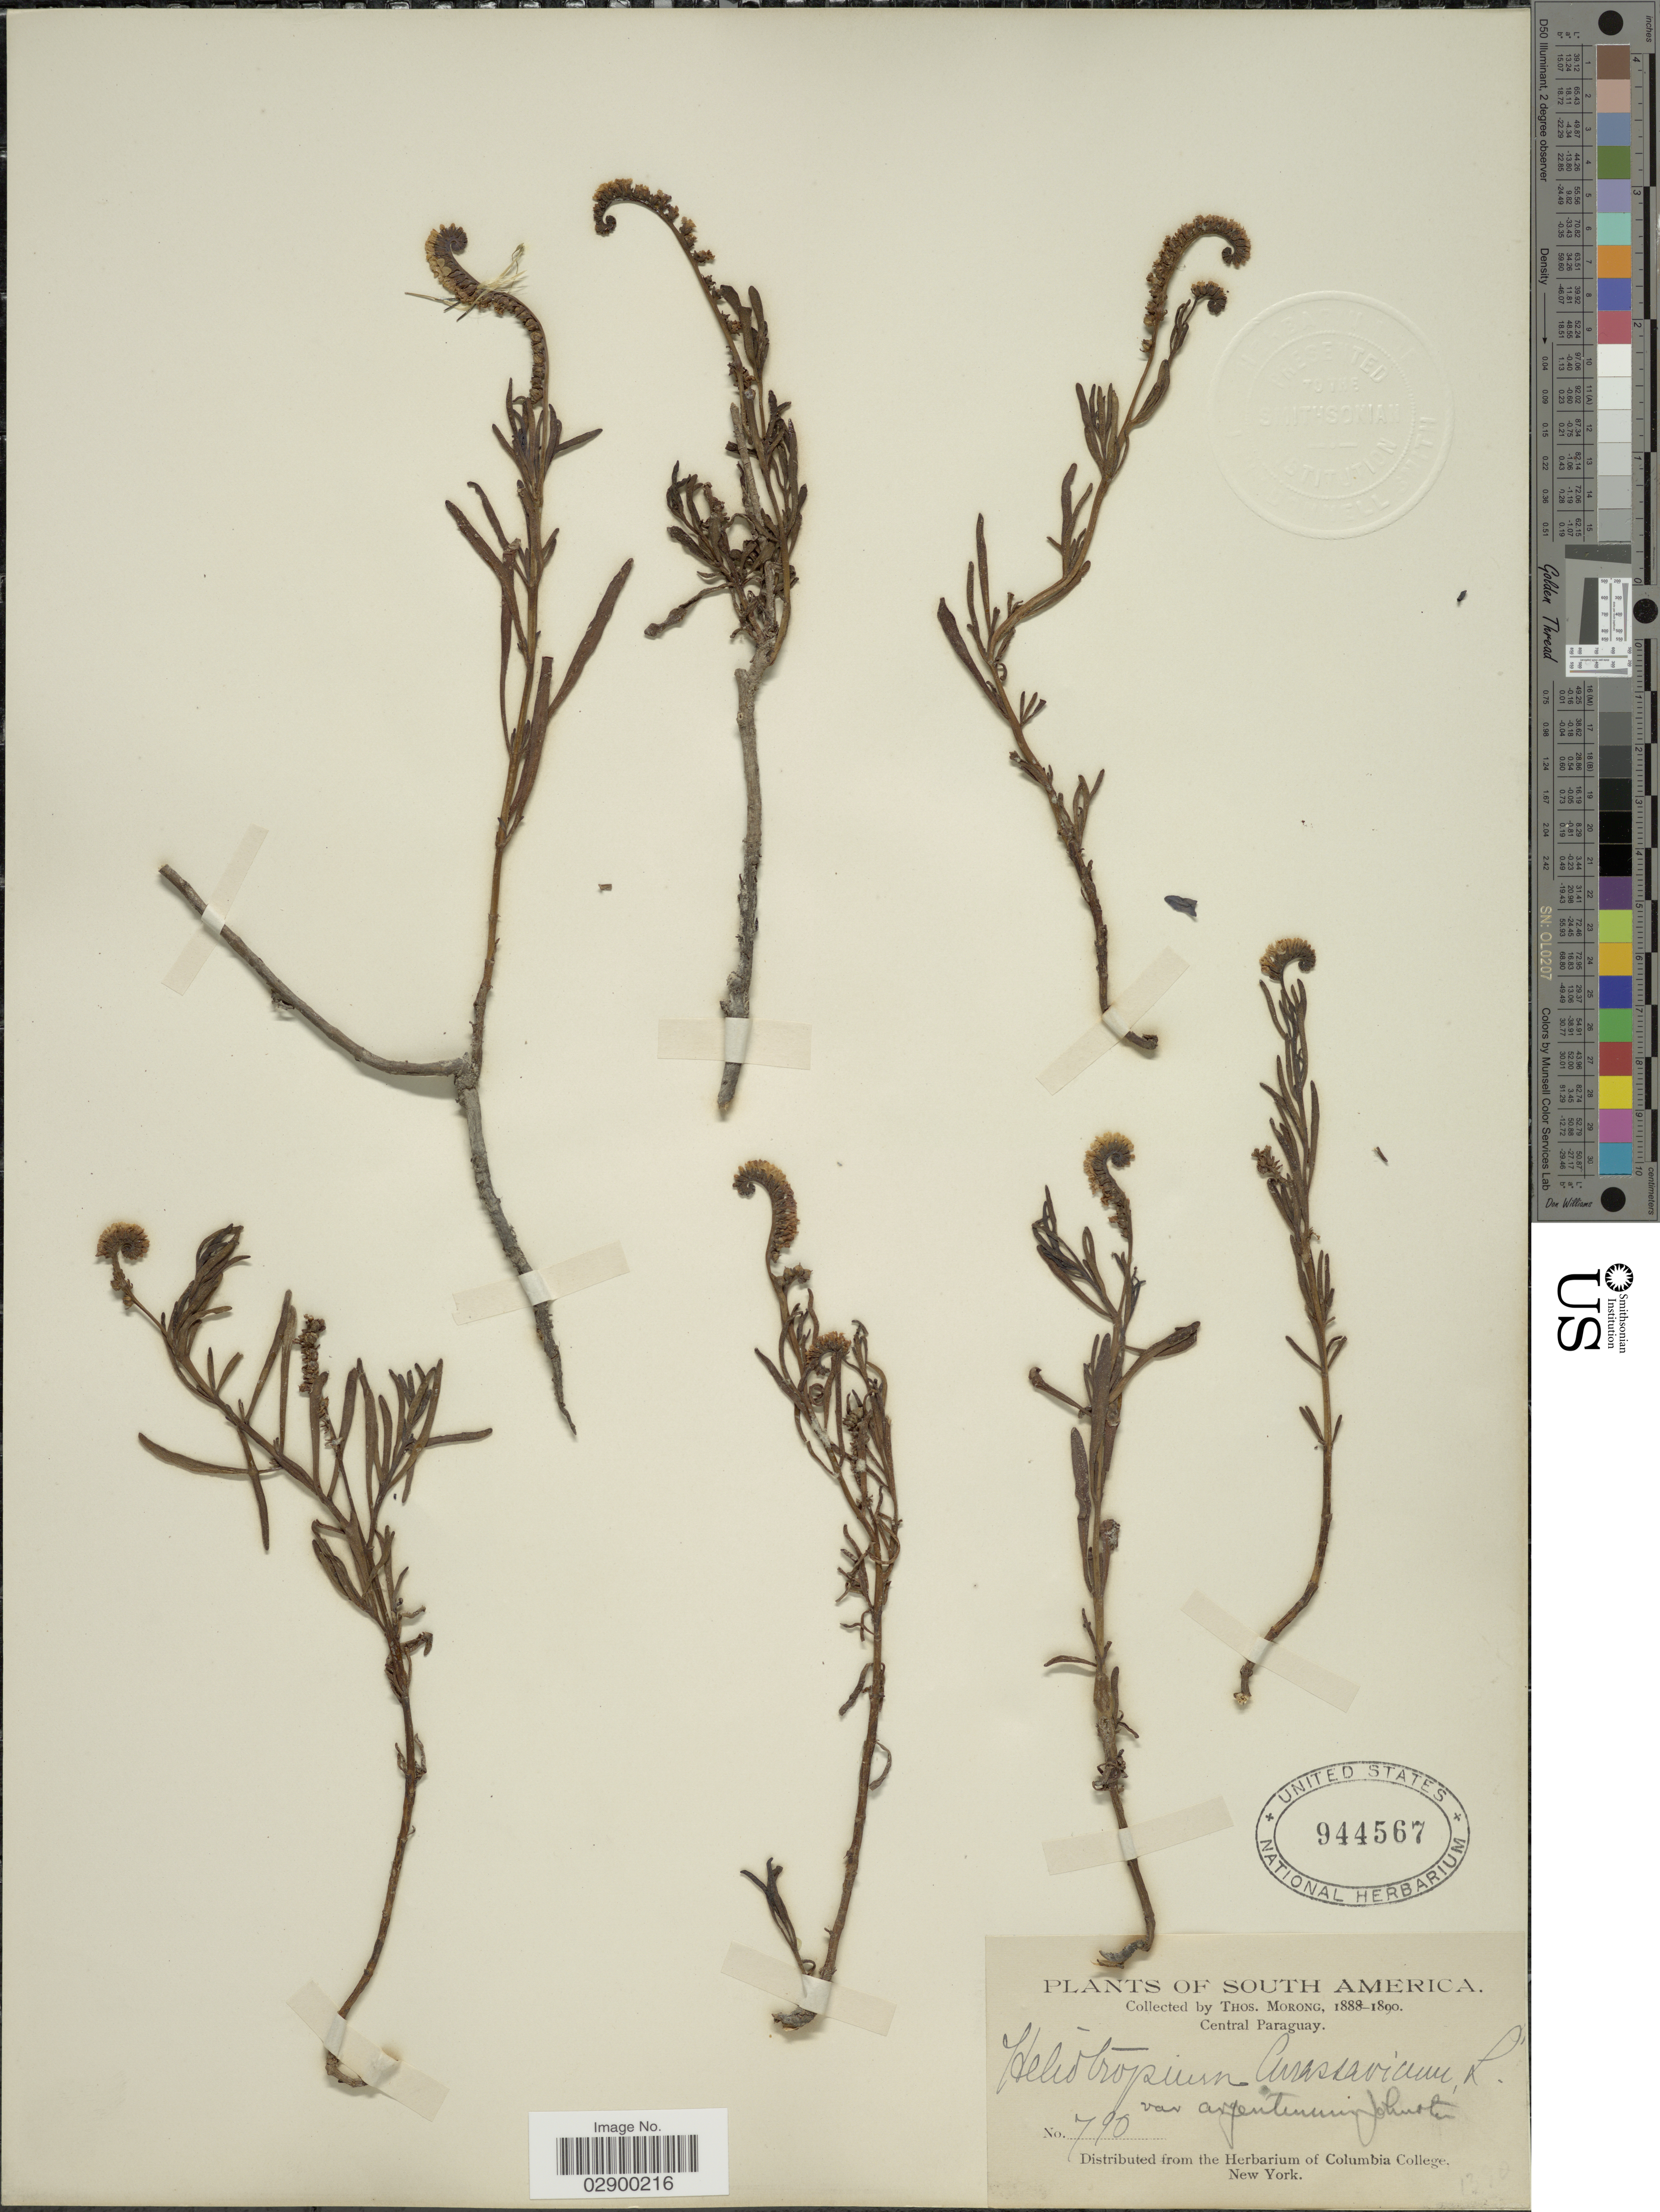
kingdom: Plantae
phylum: Tracheophyta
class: Magnoliopsida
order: Boraginales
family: Heliotropiaceae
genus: Heliotropium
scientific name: Heliotropium curassavicum var. argentinum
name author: I.M. Johnst.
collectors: ex herb. T. Morong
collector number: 790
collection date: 1888/1890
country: Paraguay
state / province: Central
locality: Central Paraguay.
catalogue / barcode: US 944567